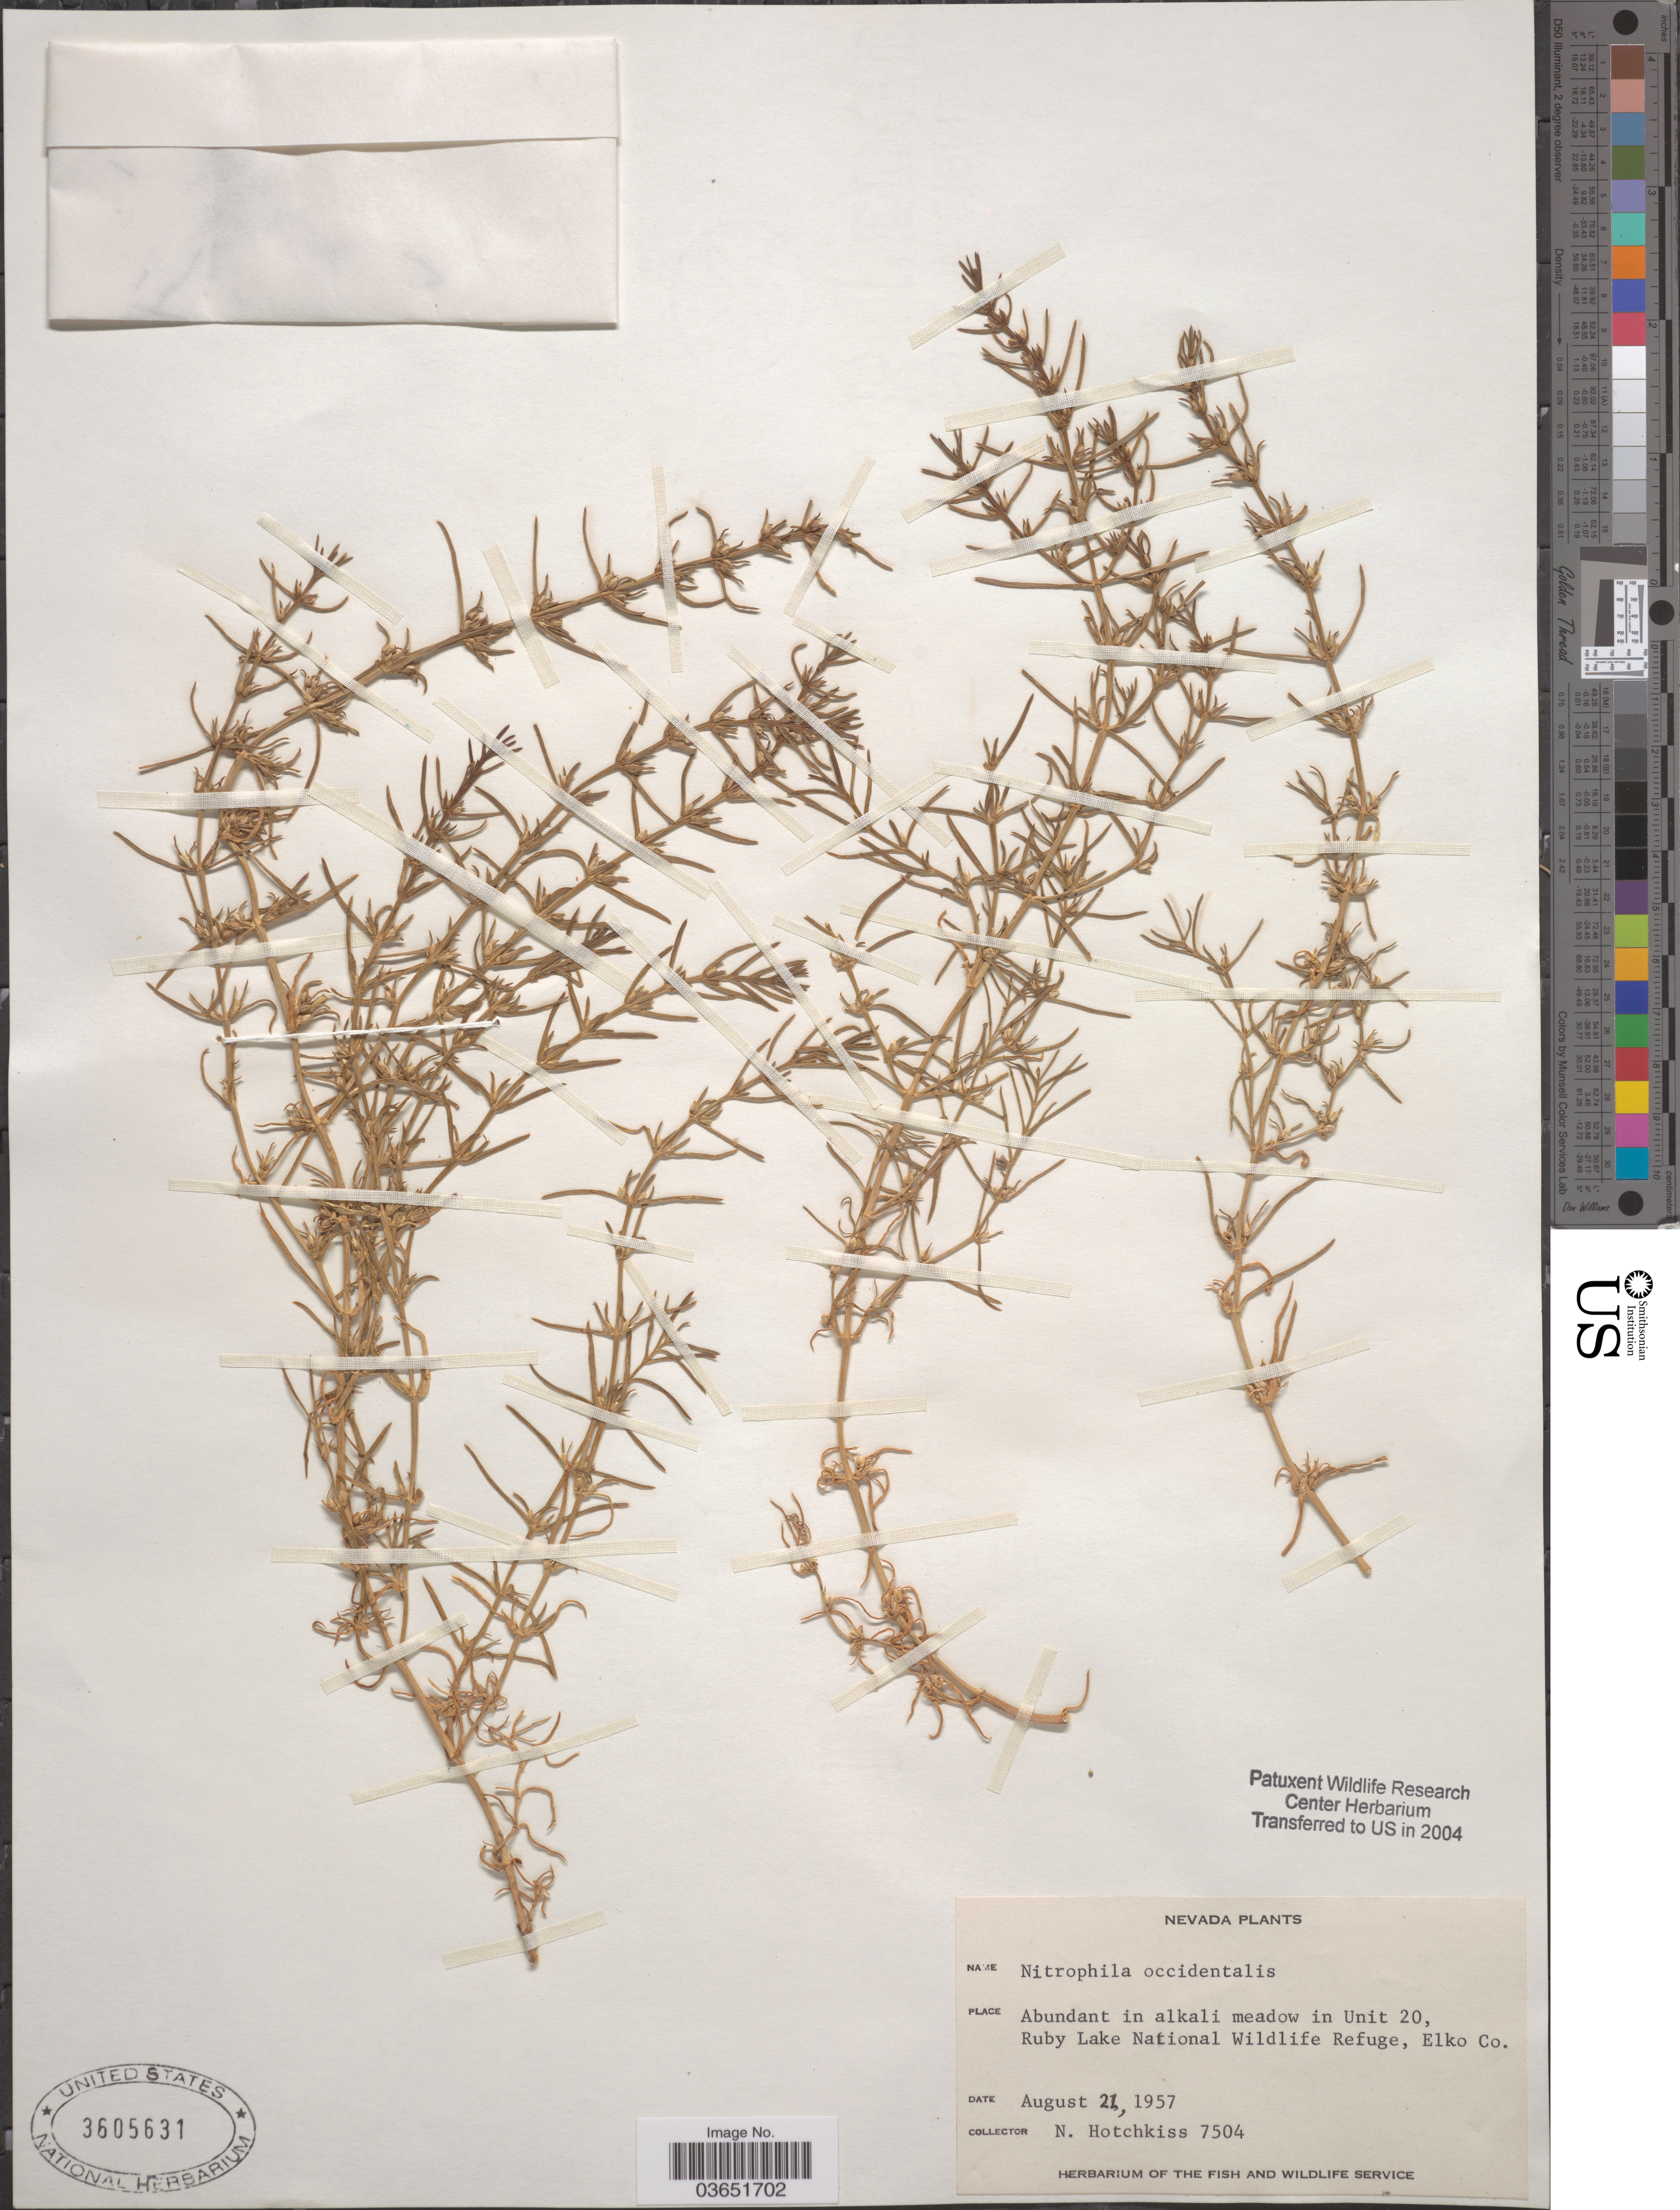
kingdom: Plantae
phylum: Tracheophyta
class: Magnoliopsida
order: Caryophyllales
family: Amaranthaceae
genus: Nitrophila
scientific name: Nitrophila occidentalis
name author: (Moq.) S. Watson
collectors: N. Hotchkiss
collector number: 7504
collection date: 1957-08-21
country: United States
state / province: Nevada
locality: Unit 20, Ruby Lake National Wildlife Refuge, Elko Co.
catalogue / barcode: US 3605631